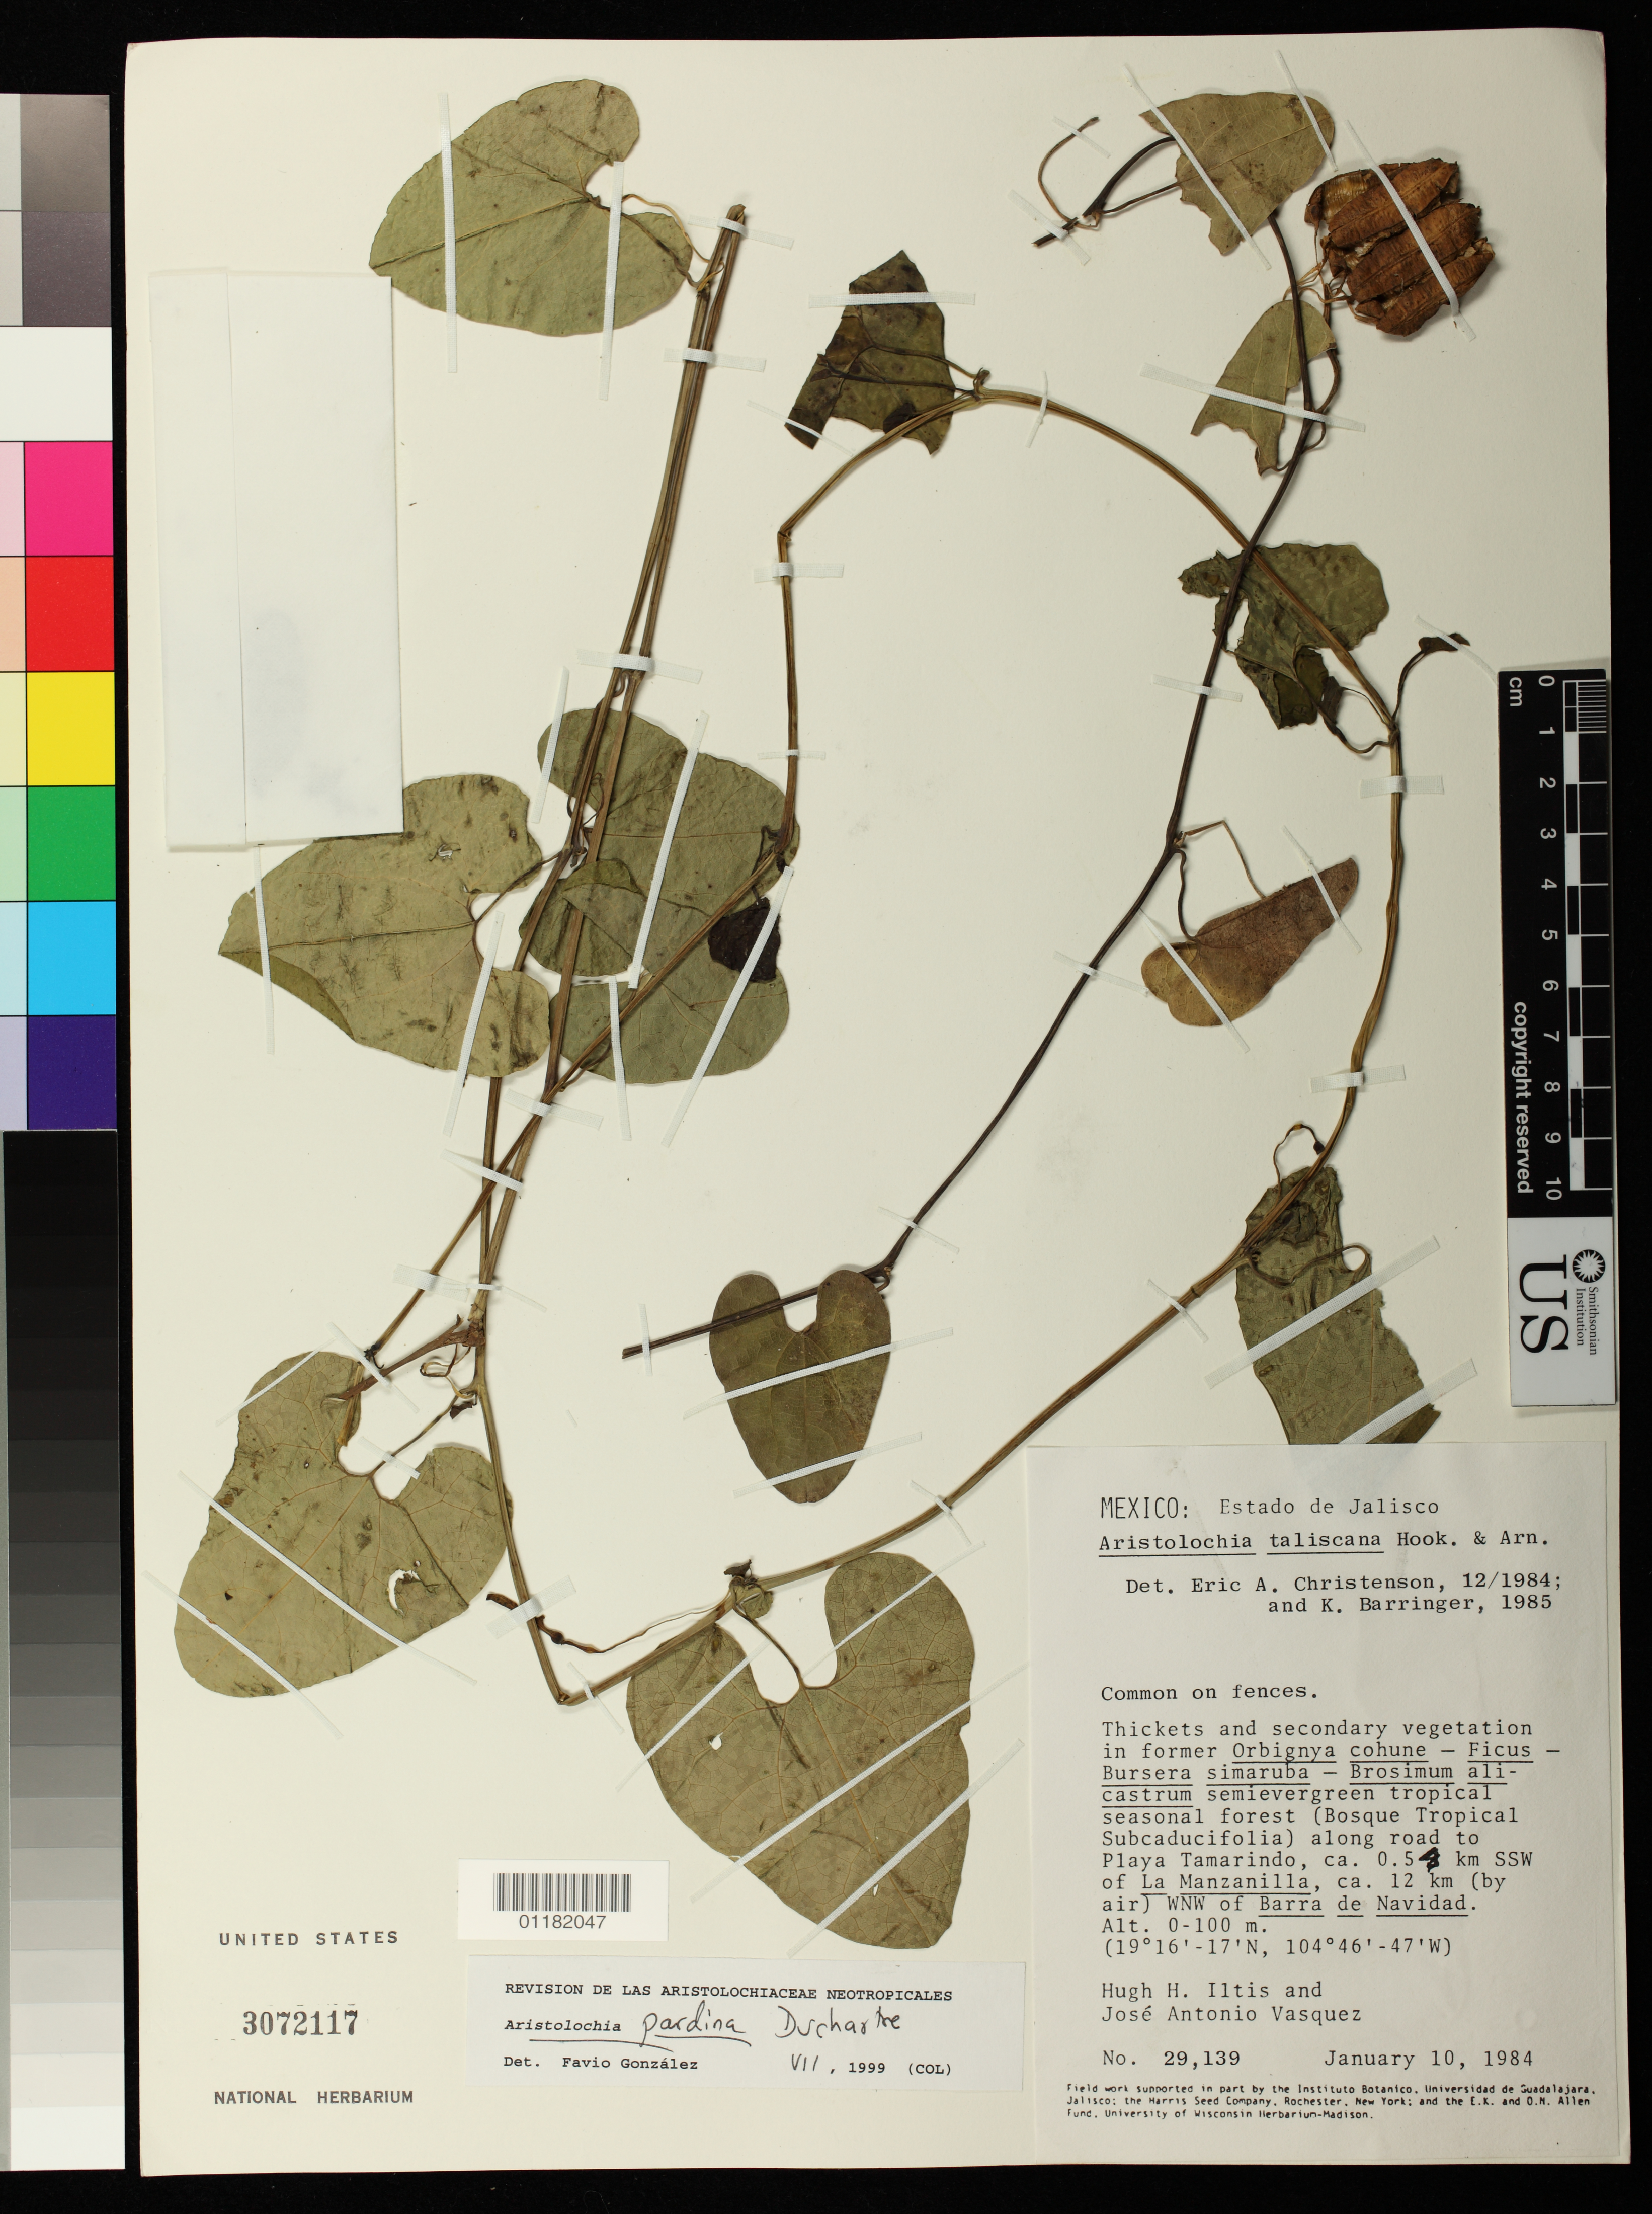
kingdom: Plantae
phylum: Tracheophyta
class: Magnoliopsida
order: Piperales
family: Aristolochiaceae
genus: Aristolochia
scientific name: Aristolochia pardina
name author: Duch.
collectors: H. H. Iltis & J. A. Vasquez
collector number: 29,139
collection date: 1984-01-10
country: Mexico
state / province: Jalisco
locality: Along road to Playa Tamarindo, ca. 0.5 km SSW of La Manzanilla, ca. 12 km (by air) WNW of Barra de Navidad.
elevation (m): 0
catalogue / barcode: US 3072117